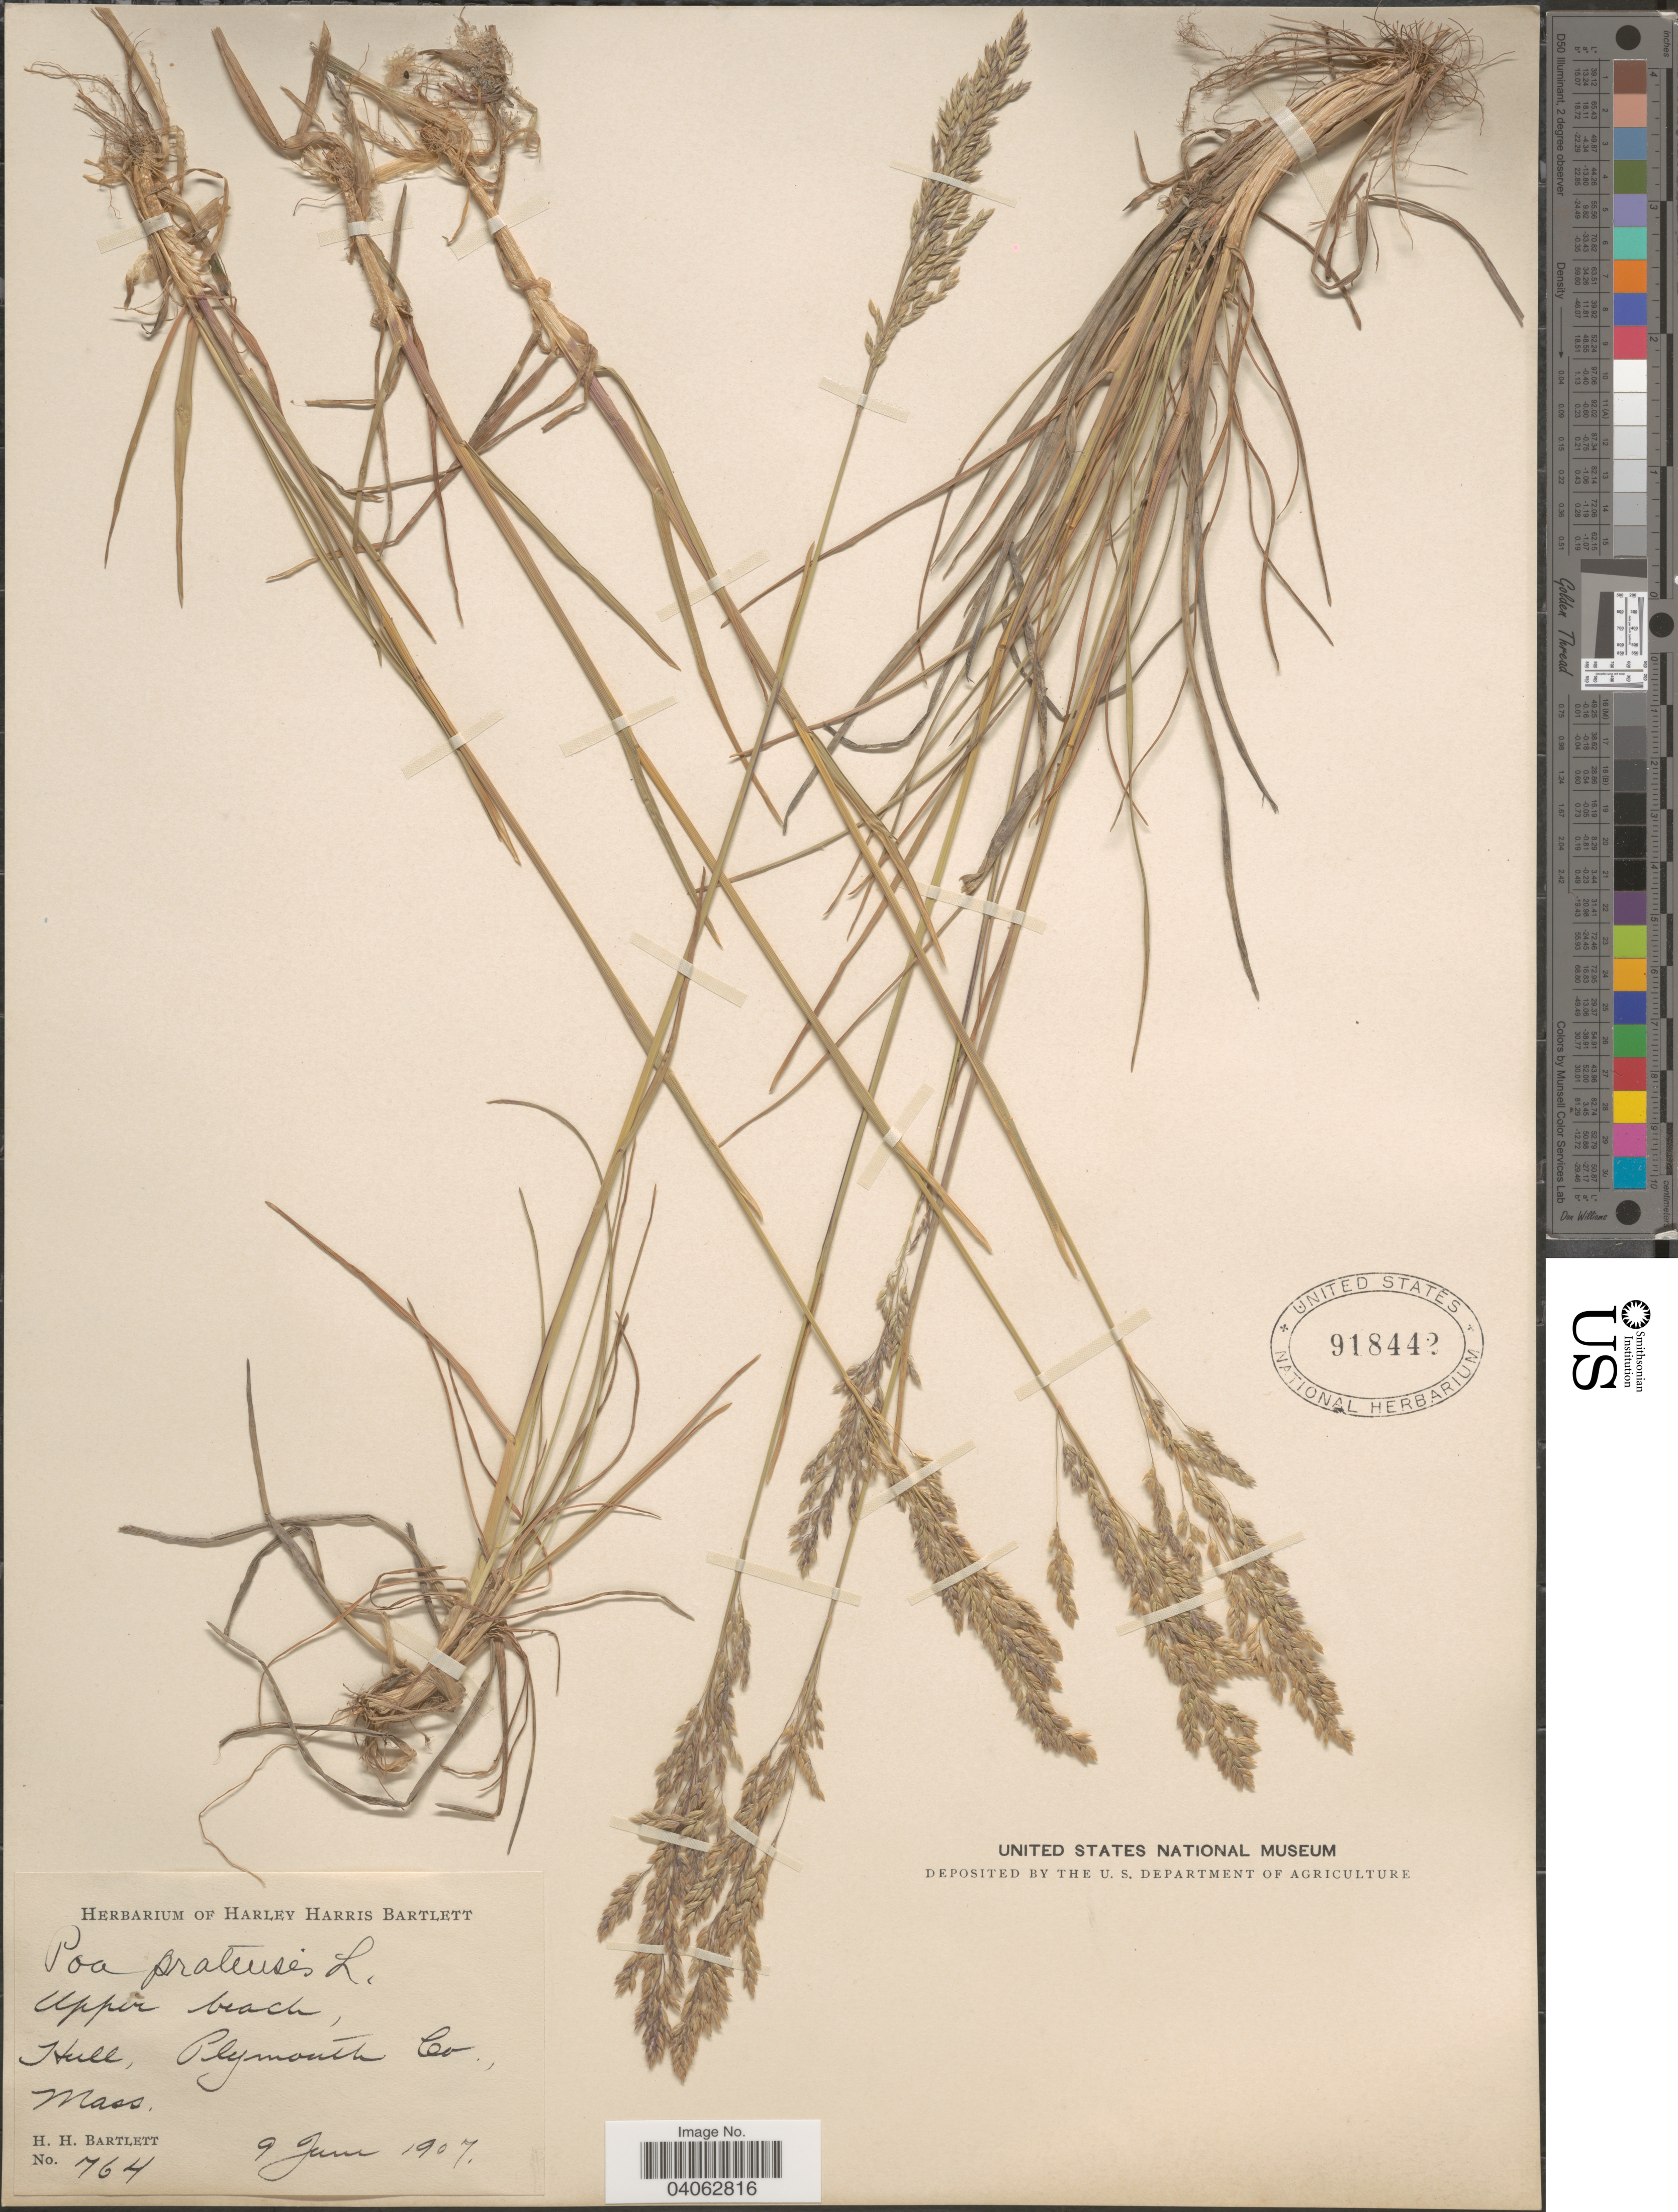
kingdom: Plantae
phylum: Tracheophyta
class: Liliopsida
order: Poales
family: Poaceae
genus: Poa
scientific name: Poa pratensis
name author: L.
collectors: H. H. Bartlett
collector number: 764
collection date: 1907-06-09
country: United States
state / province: Massachusetts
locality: Upper beach, Hill, Plymouth Co.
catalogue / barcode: US 918442